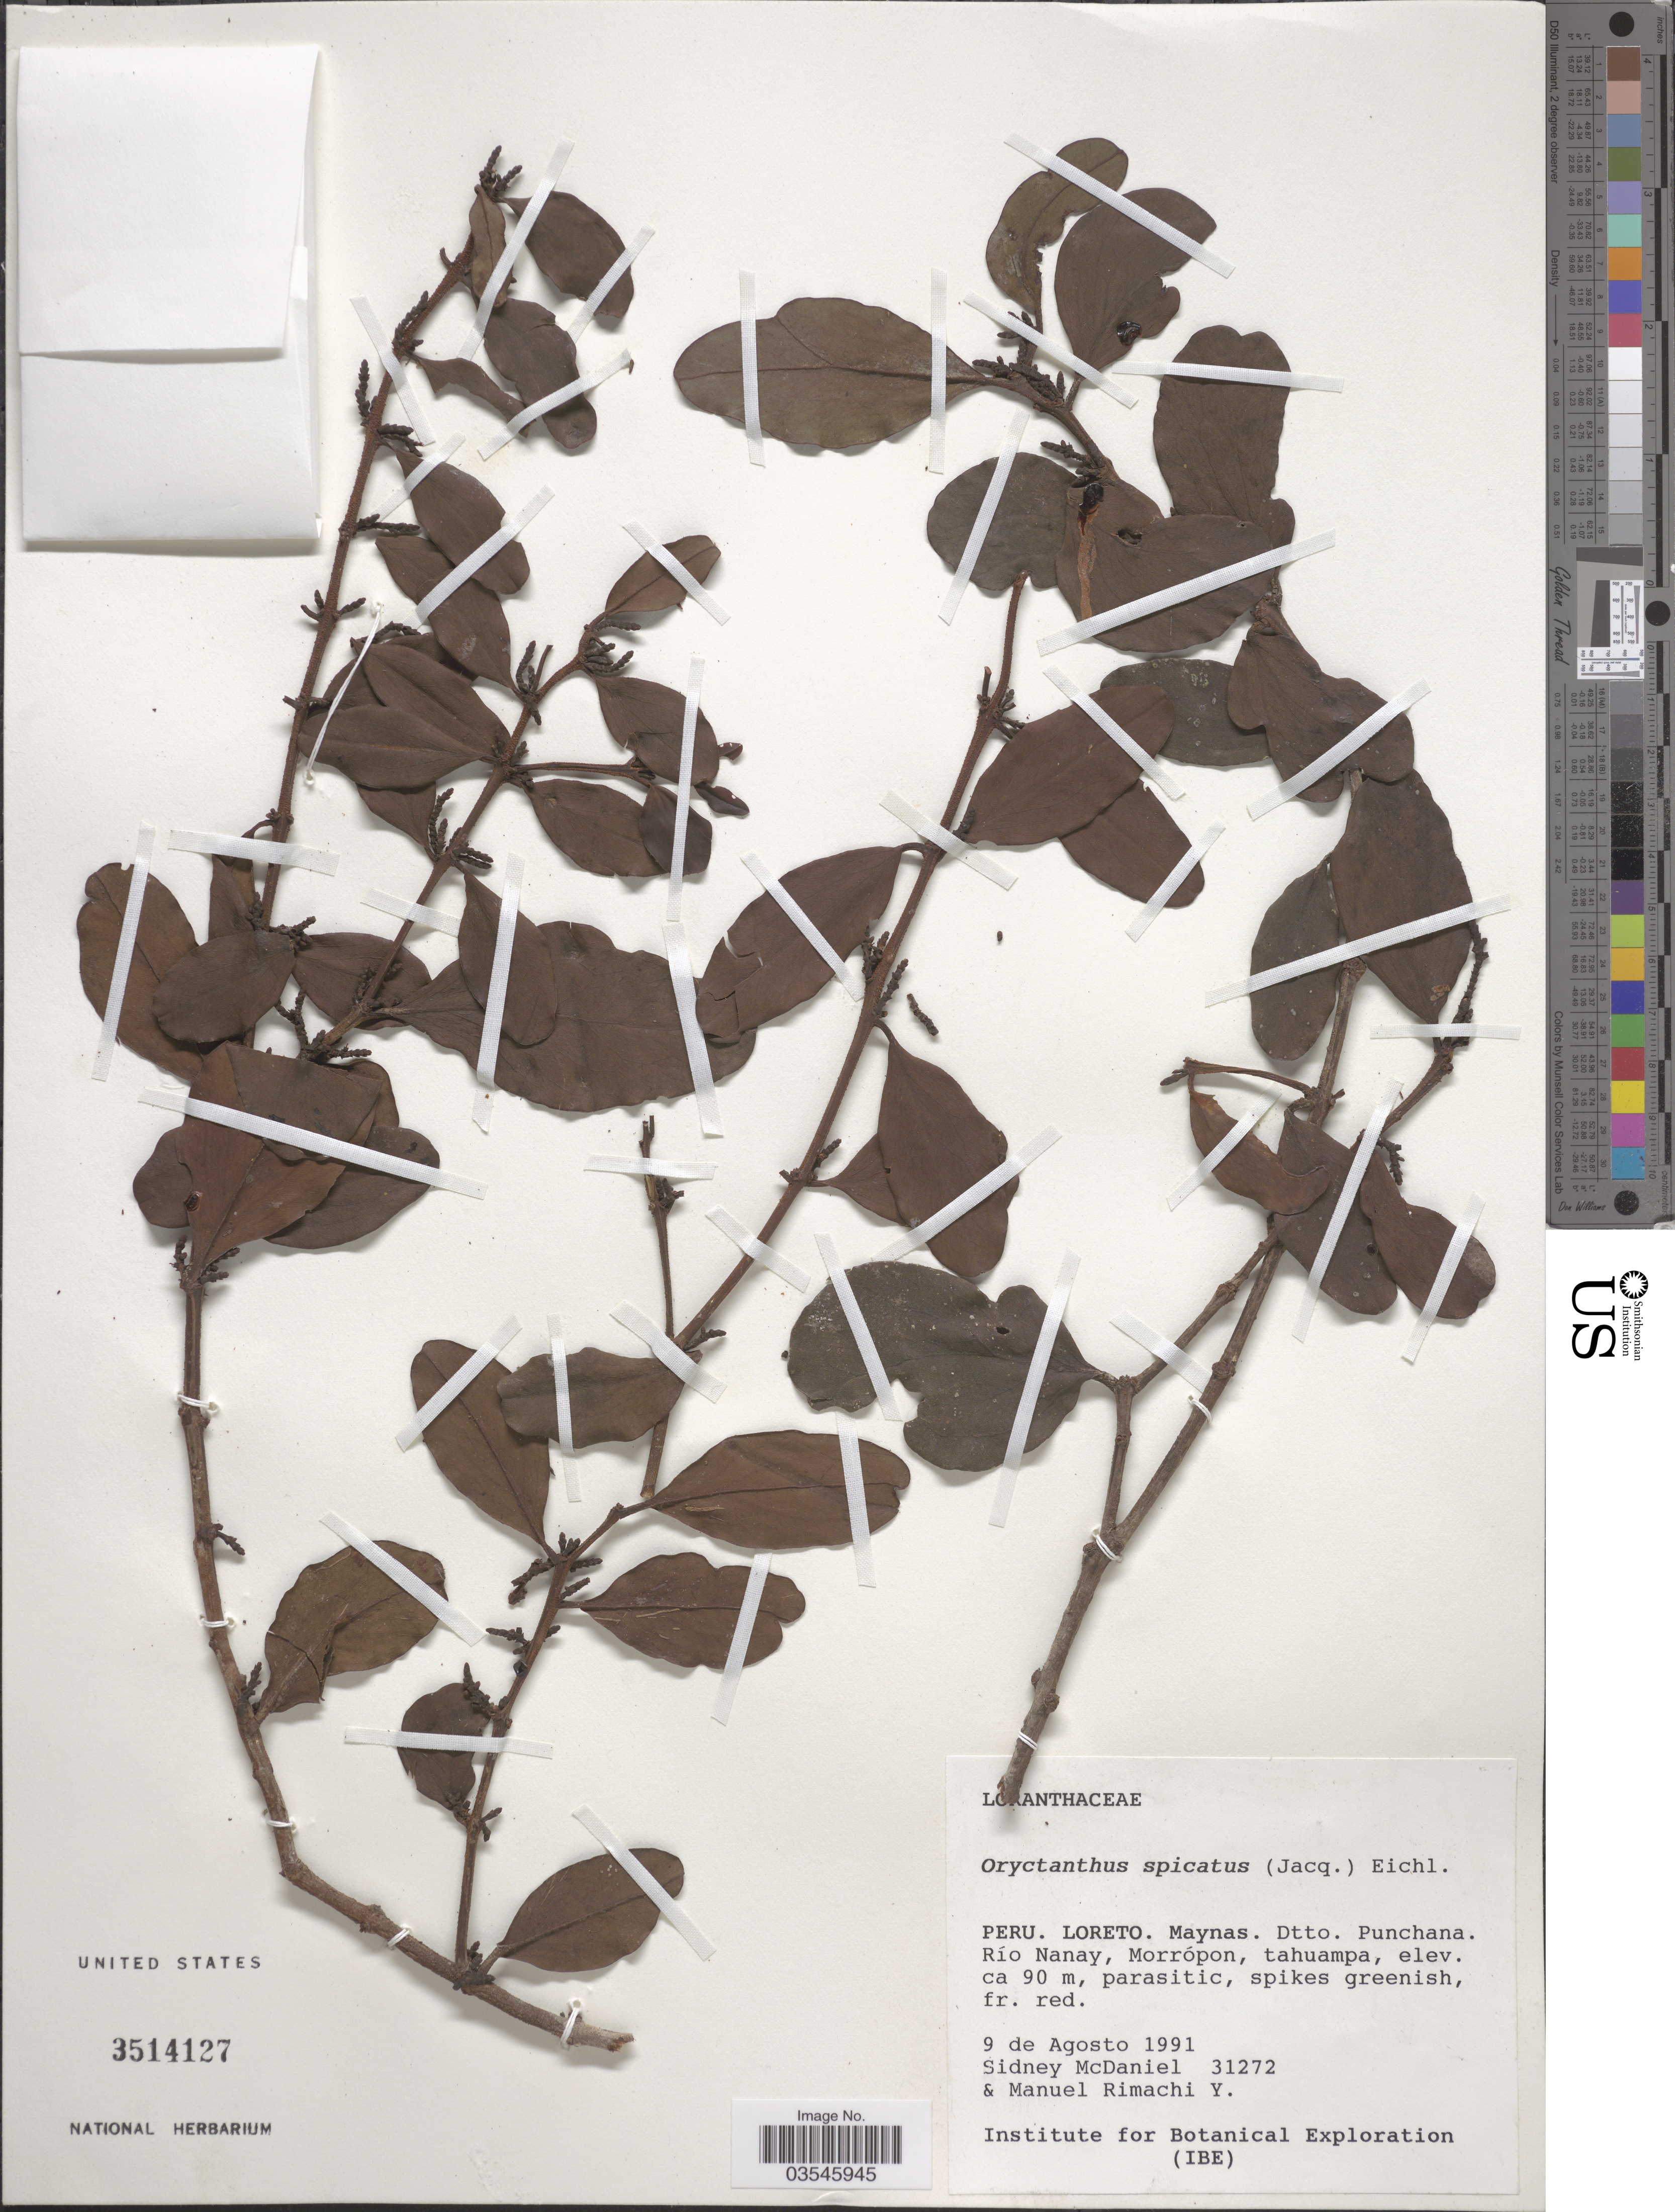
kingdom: Plantae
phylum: Tracheophyta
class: Magnoliopsida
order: Santalales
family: Loranthaceae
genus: Oryctanthus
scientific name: Oryctanthus spicatus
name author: (Jacq.) Eichler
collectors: S. McDaniel & M. Rimachi Y.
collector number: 31272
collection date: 1991-08-09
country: Peru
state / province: Loreto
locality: Maynas. Dtto. Punchana. Río Nanay, Morrópon.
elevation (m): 90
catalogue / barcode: US 3514127